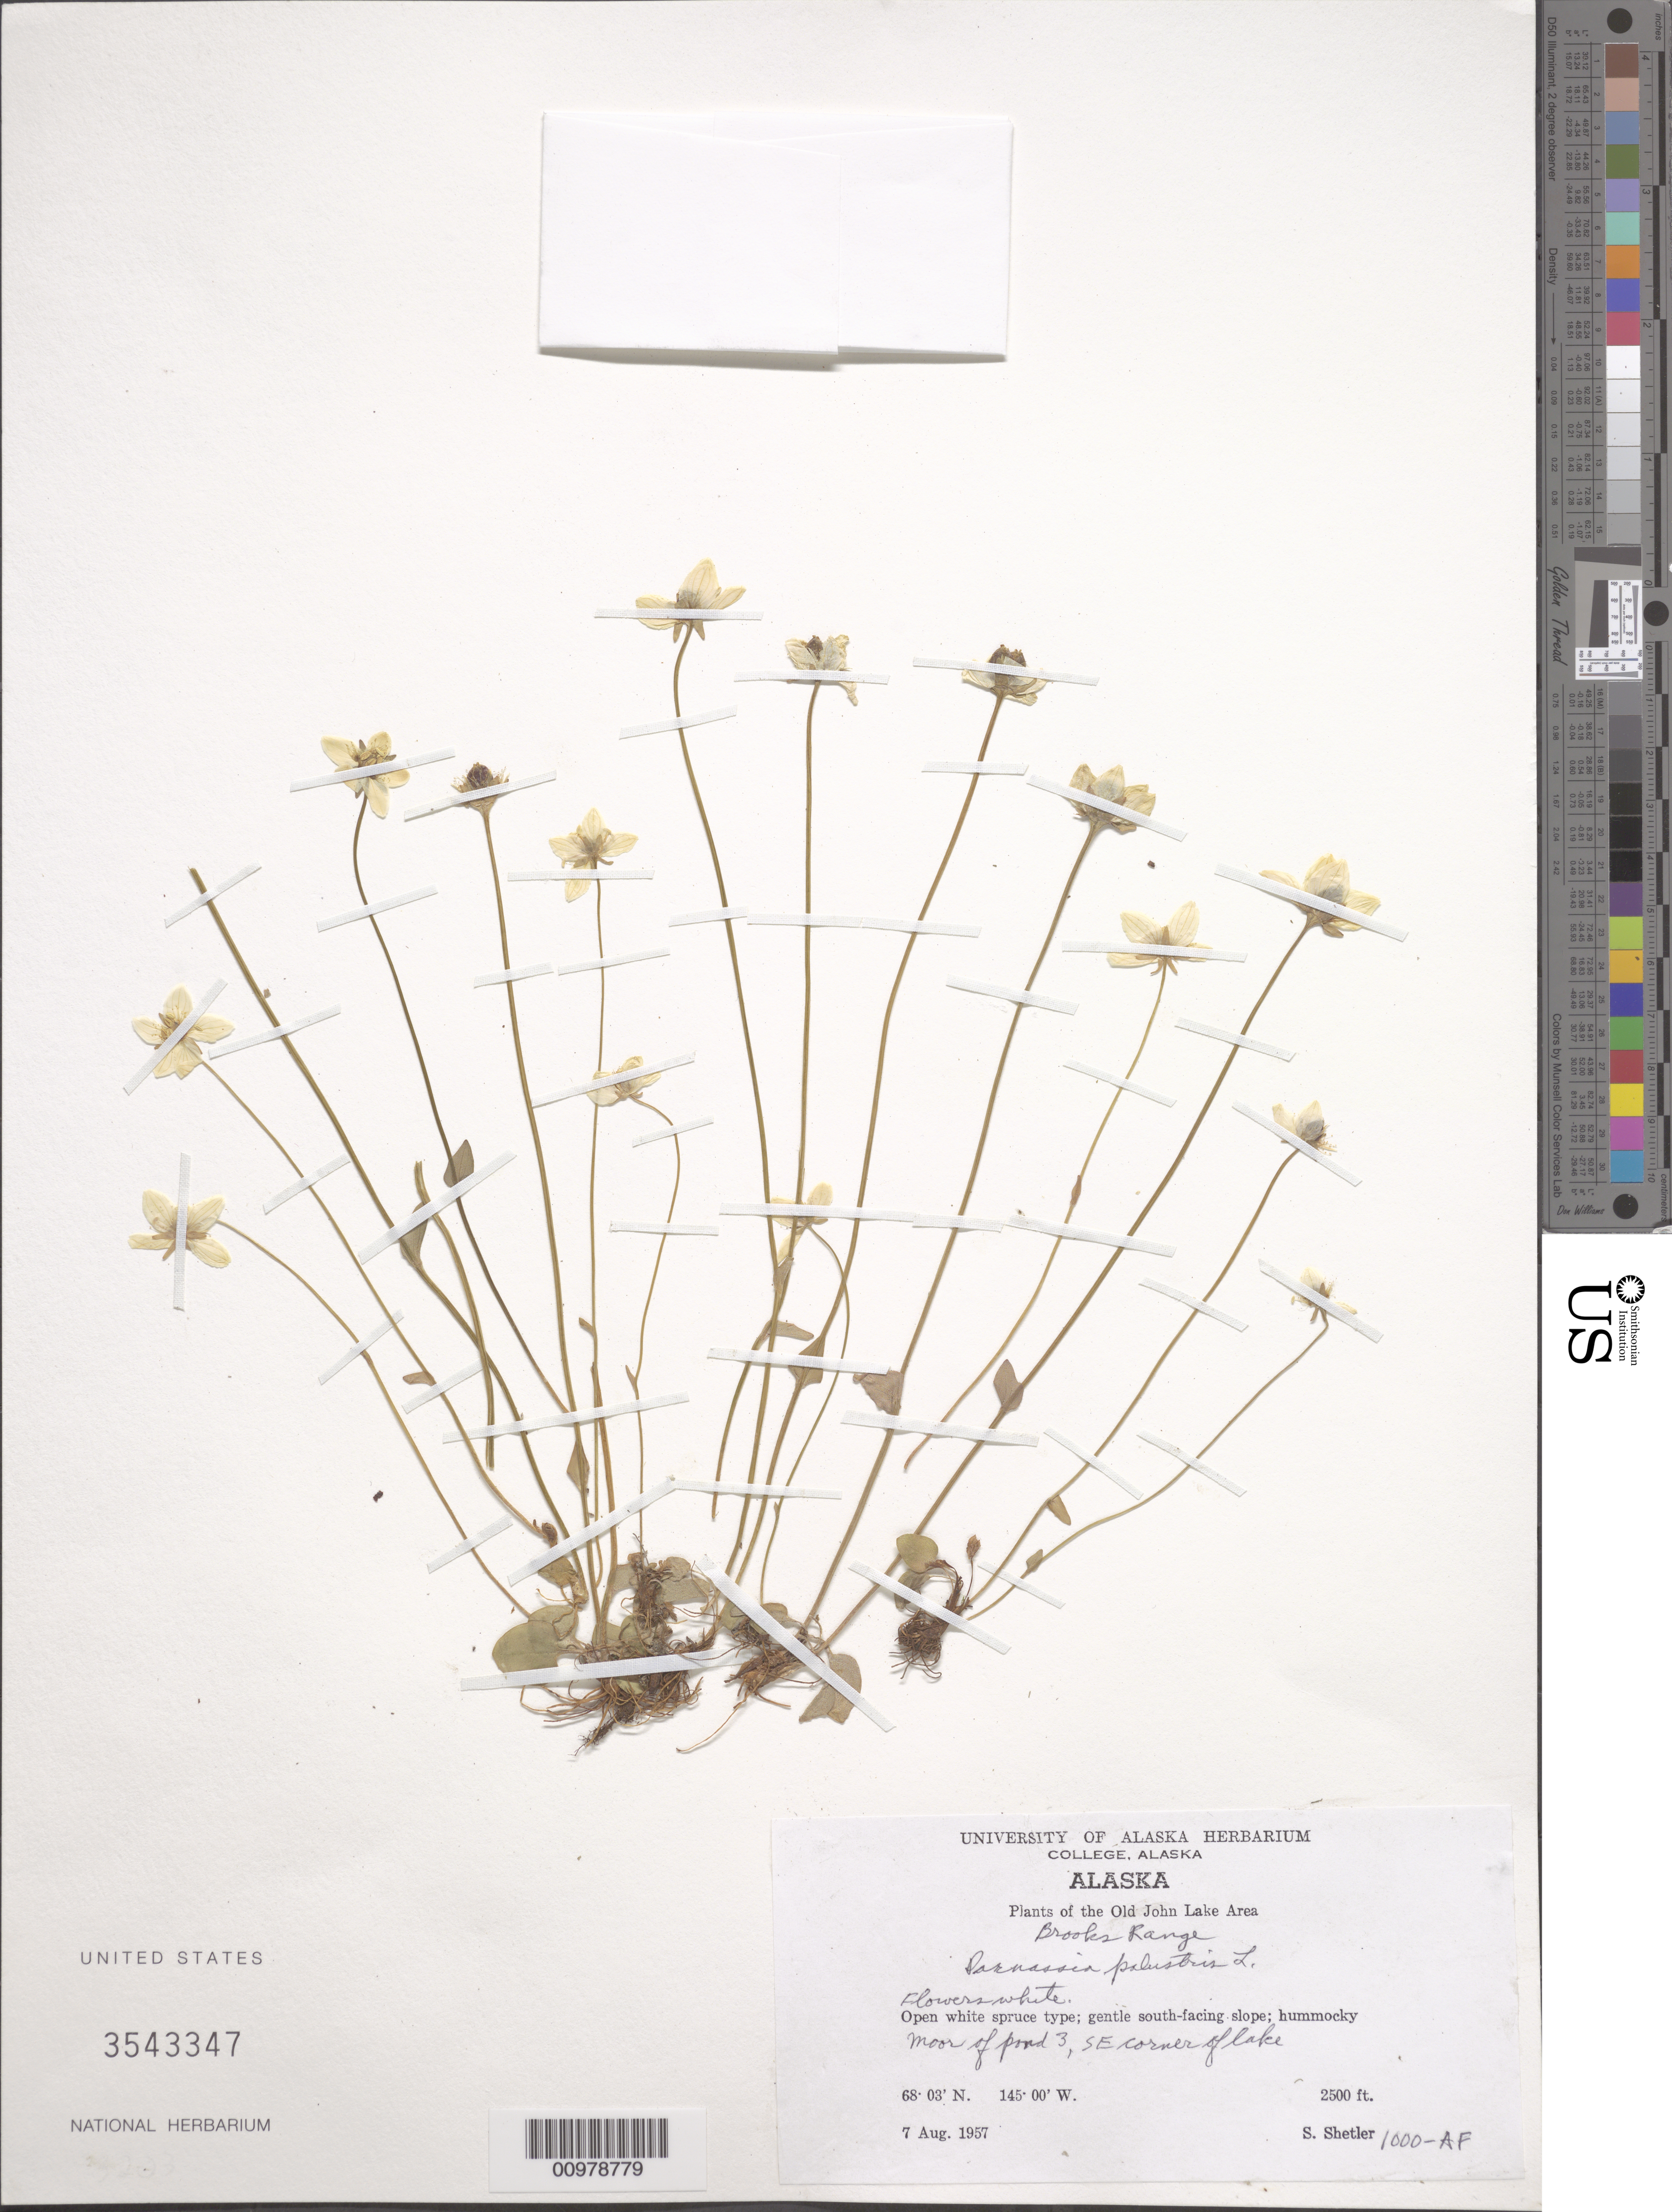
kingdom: Plantae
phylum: Tracheophyta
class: Magnoliopsida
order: Celastrales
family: Parnassiaceae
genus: Parnassia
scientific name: Parnassia palustris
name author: L.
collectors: S. Shetler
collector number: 1000-AF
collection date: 1957-08-07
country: United States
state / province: Alaska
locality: Old John Lake Area, Brooks Range, gentle south-facing slope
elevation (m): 762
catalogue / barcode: US 3543347